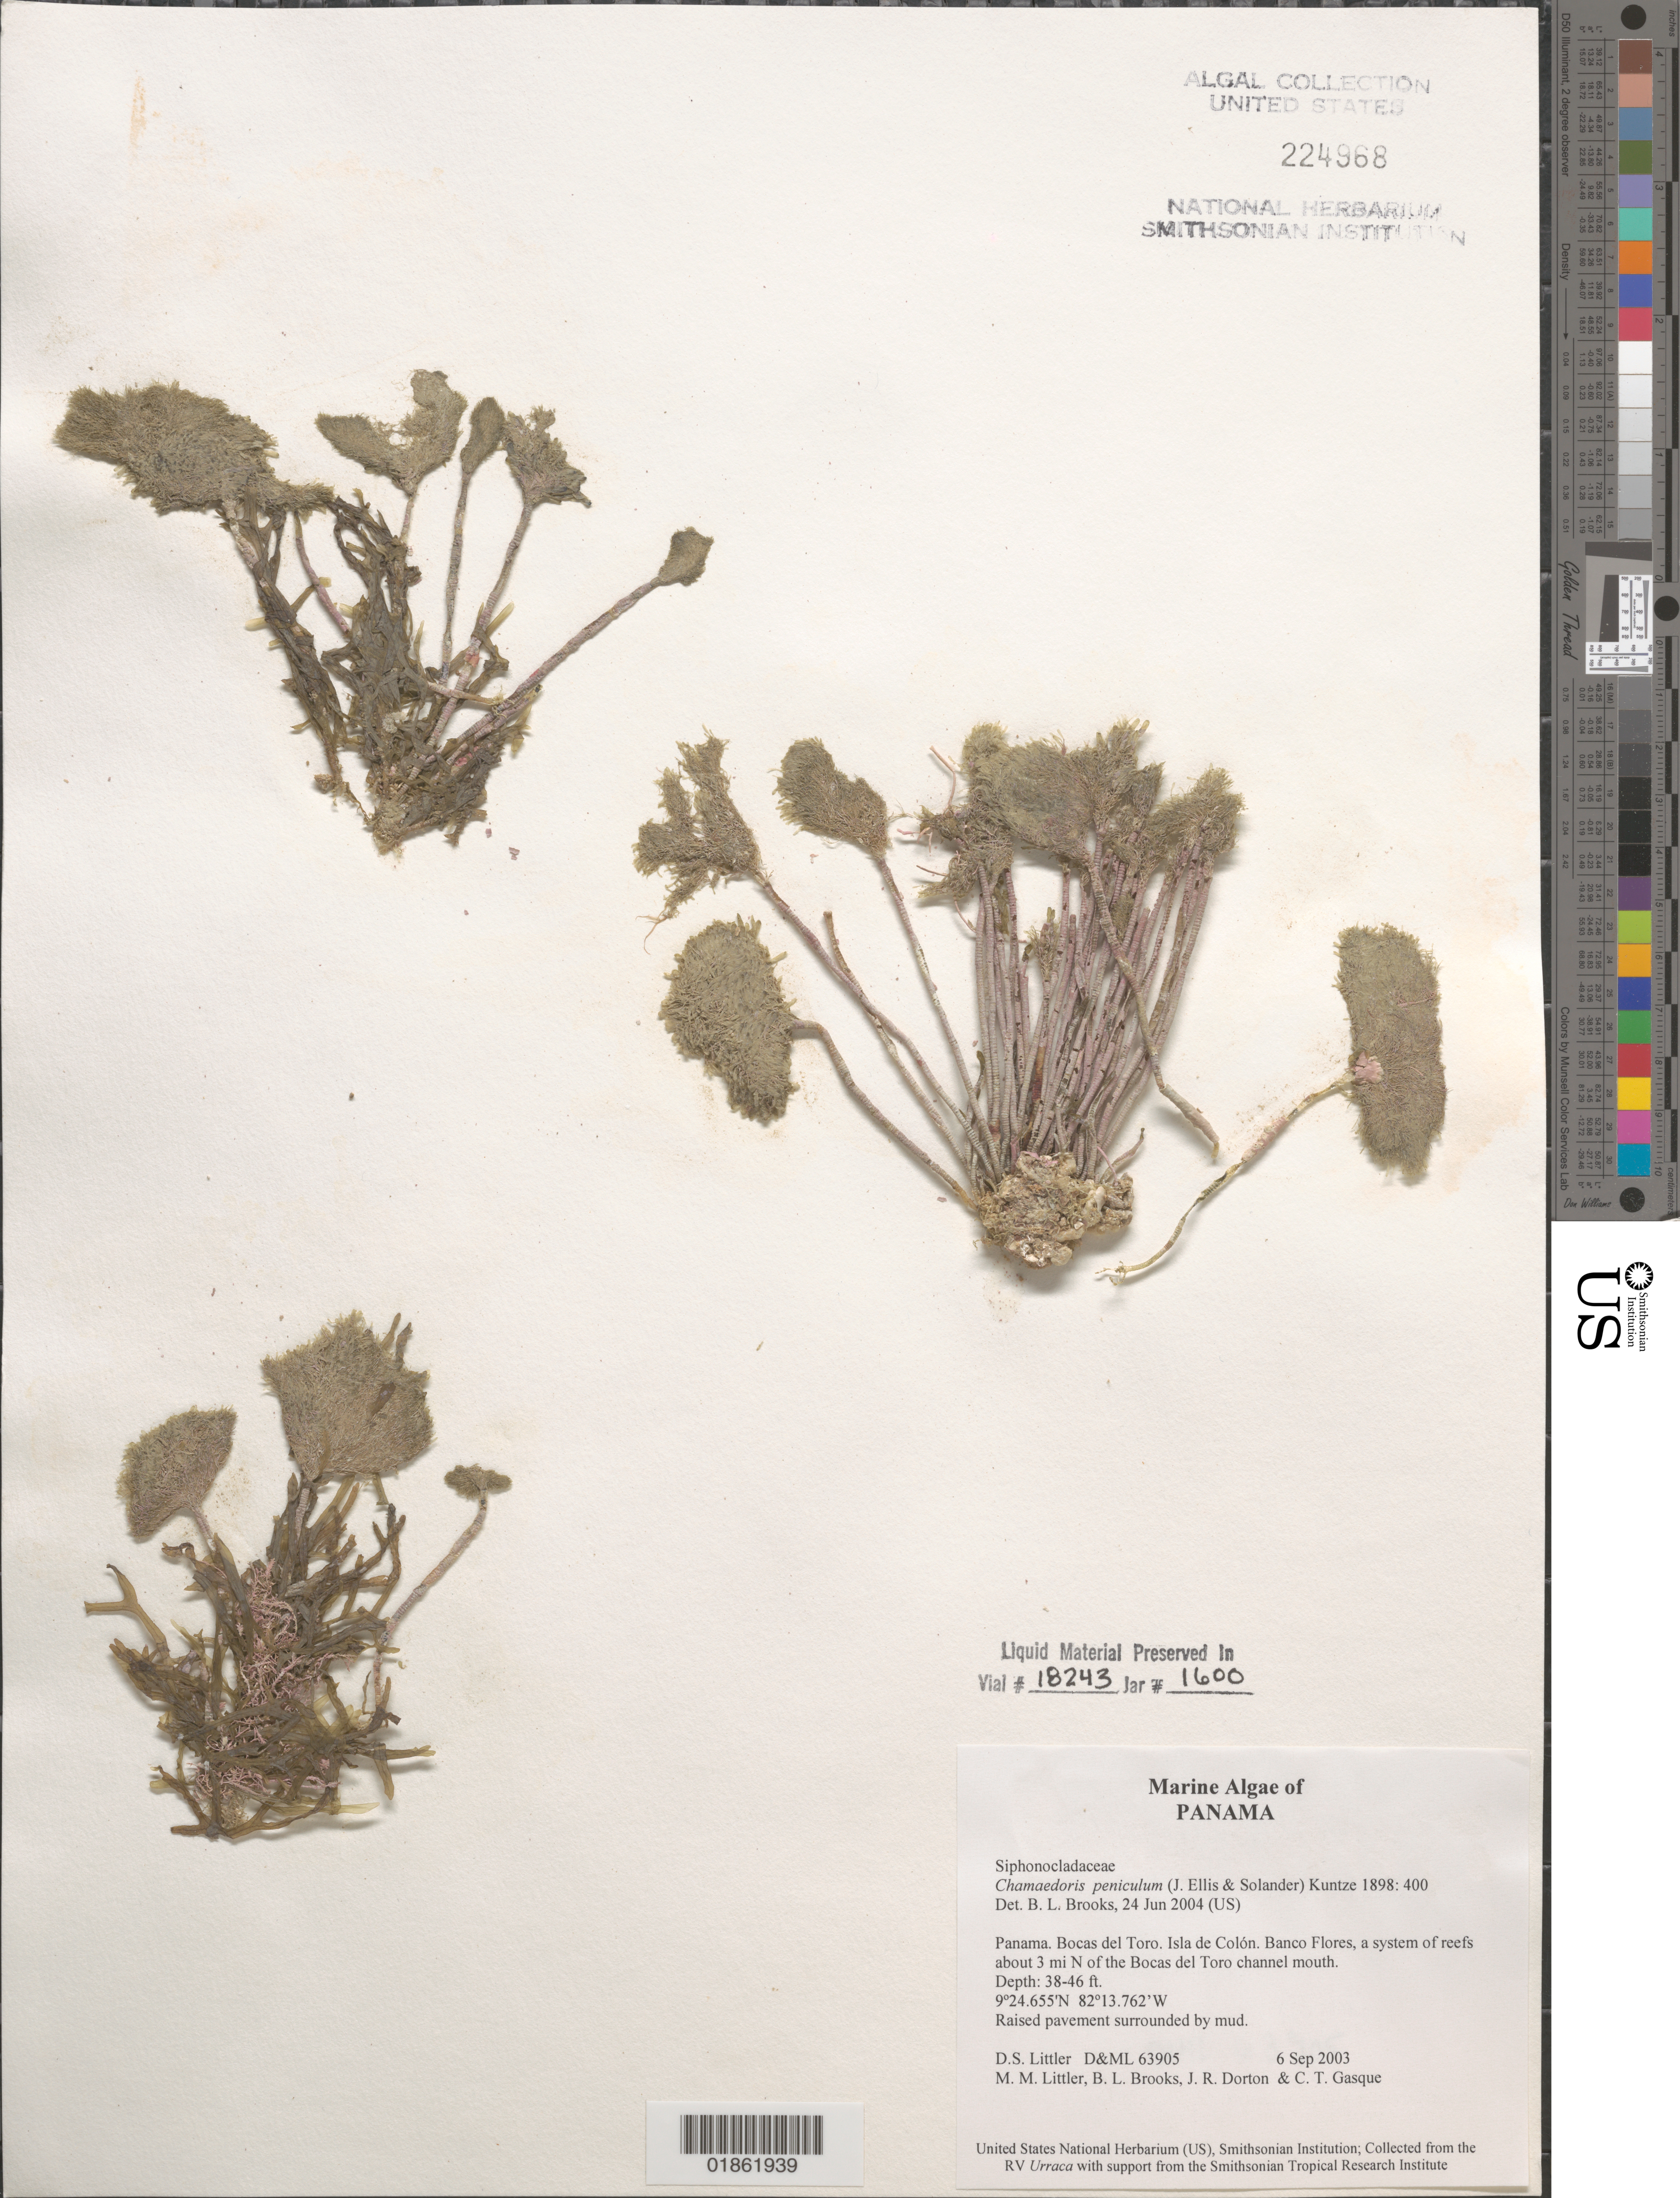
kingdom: Plantae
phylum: Chlorophyta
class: Ulvophyceae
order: Siphonocladales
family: Siphonocladaceae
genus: Chamaedoris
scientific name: Chamaedoris peniculum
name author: (J. Ellis & Sol.) Kuntze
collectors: M. M. Littler, D. S. Littler & B. Brooks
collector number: D&ML 63905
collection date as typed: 07 Sep 2003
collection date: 2003-09-07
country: Panama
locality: Banco Flores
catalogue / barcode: US 224968